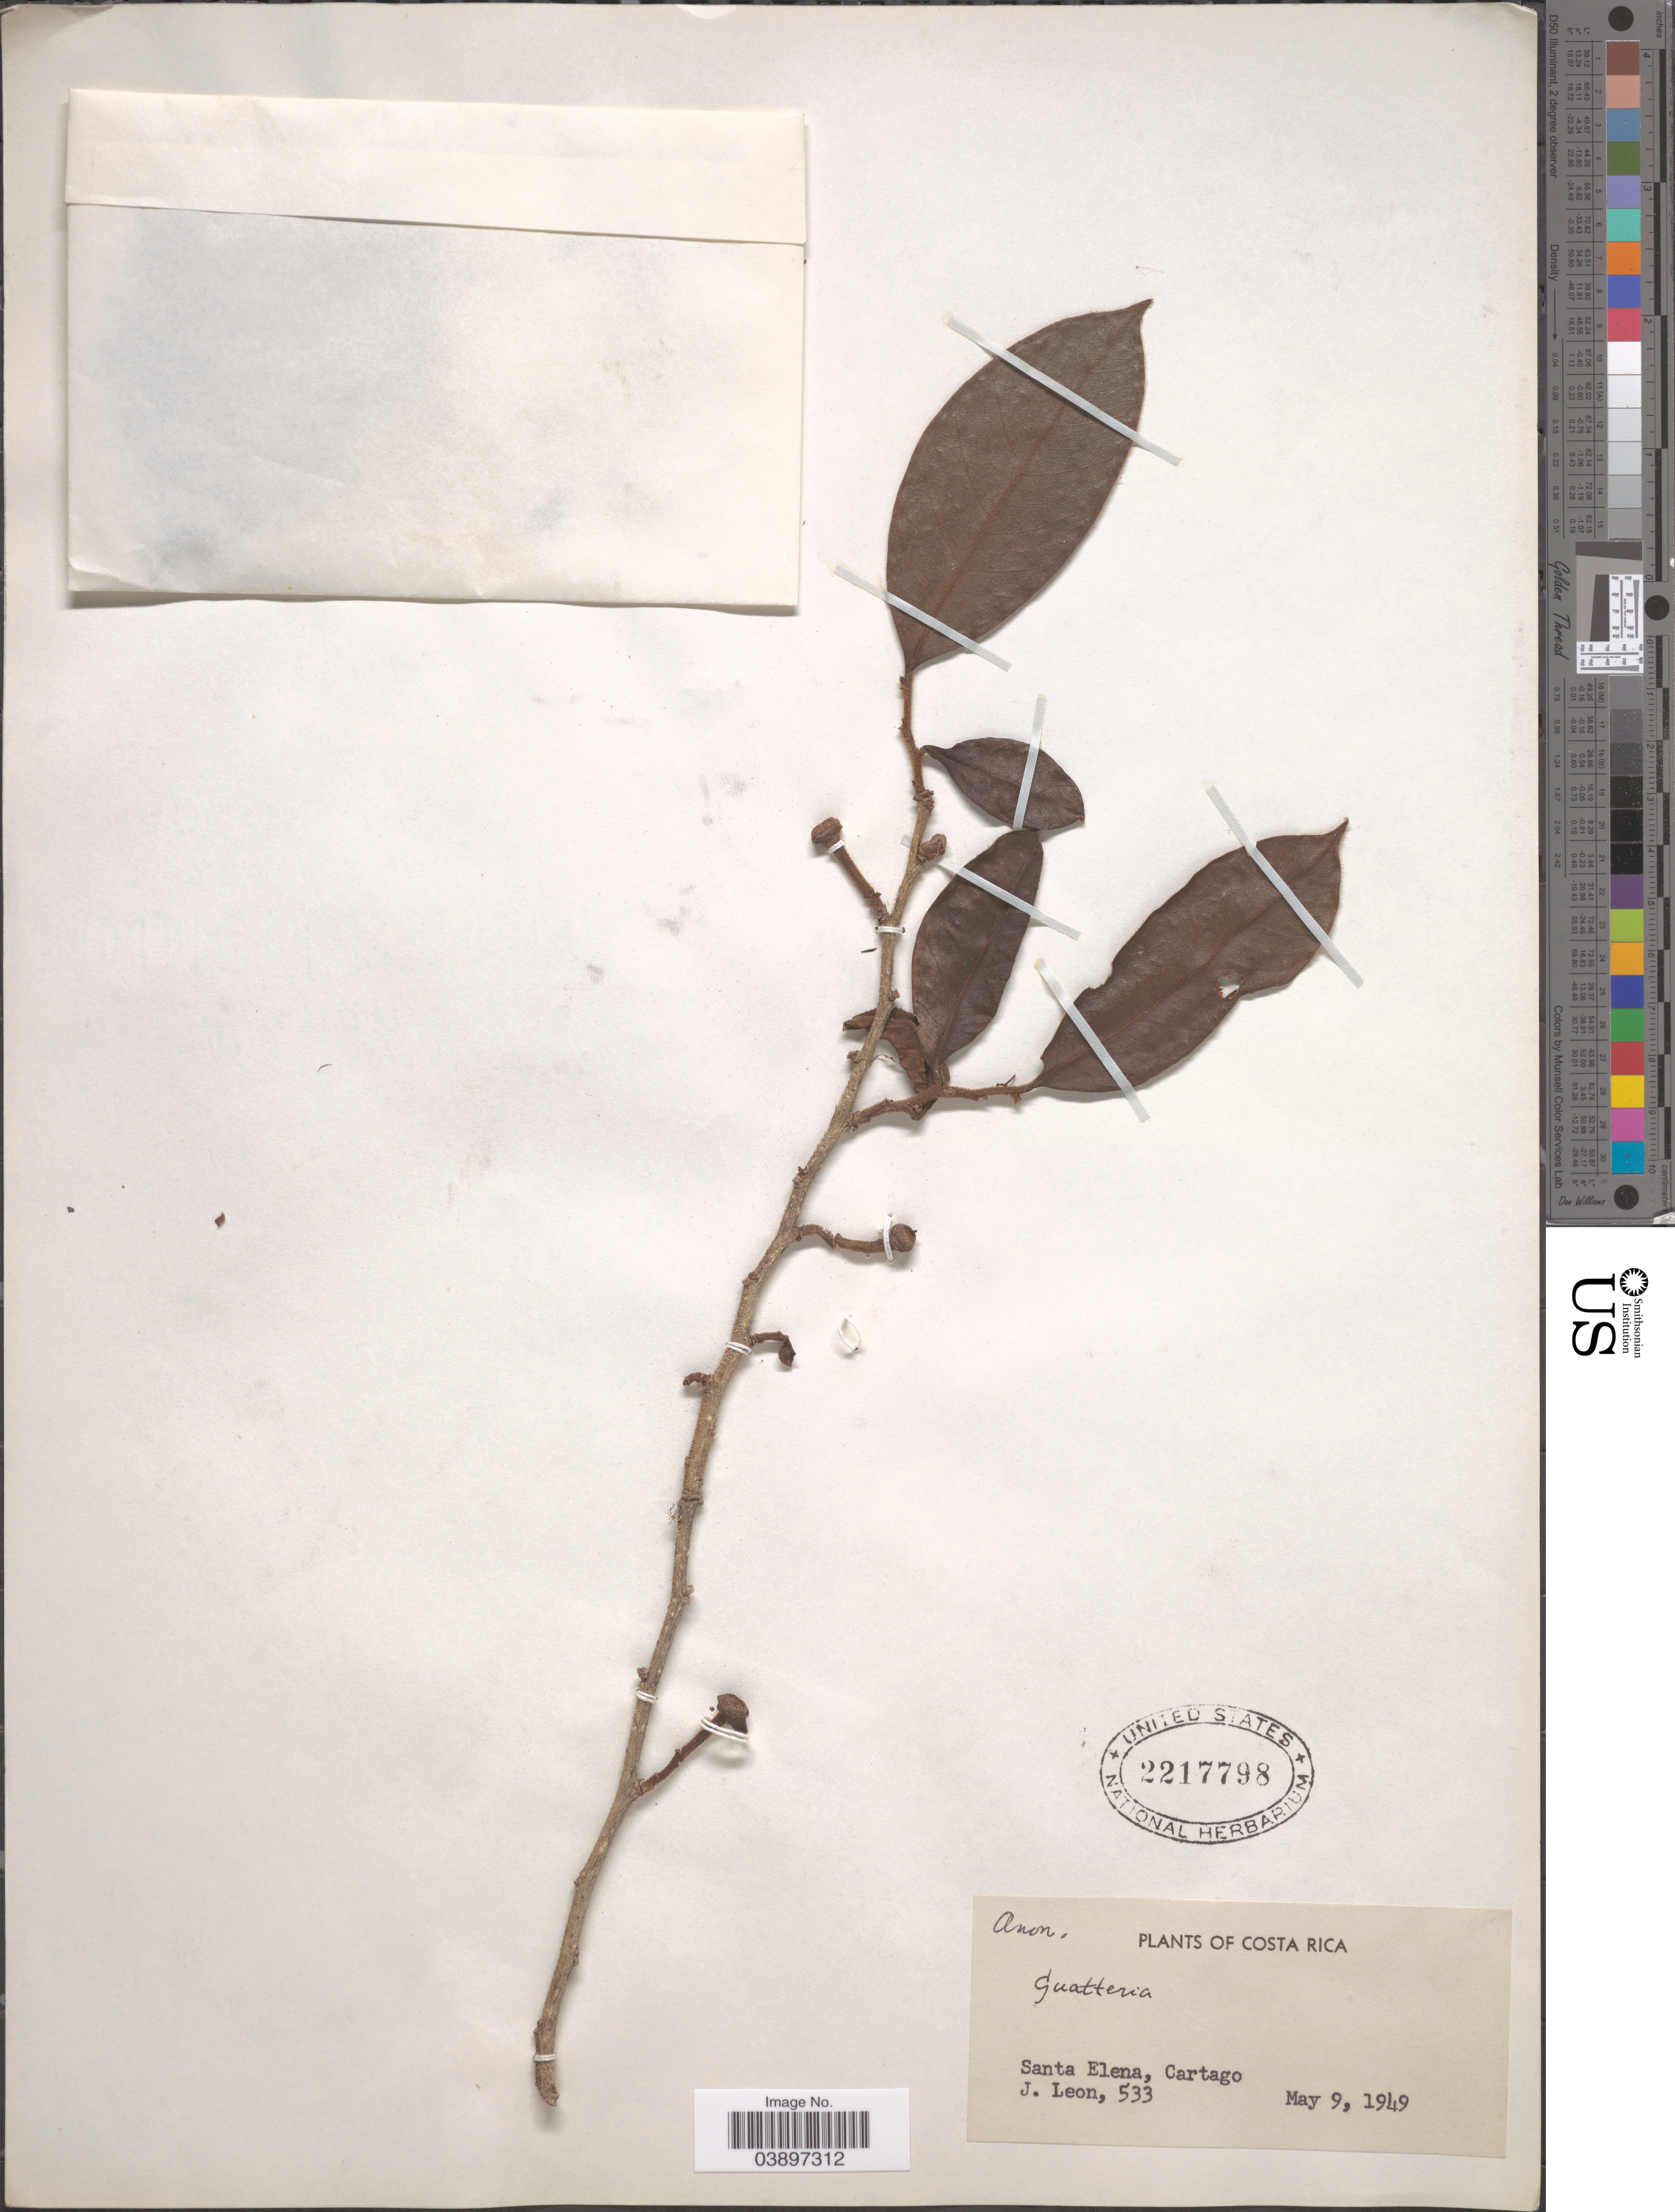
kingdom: Plantae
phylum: Tracheophyta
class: Magnoliopsida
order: Magnoliales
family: Annonaceae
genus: Guatteria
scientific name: Guatteria sp.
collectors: J. León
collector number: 533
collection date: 1949-05-09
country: Costa Rica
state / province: Cartago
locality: Santa Elena.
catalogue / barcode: US 2217798